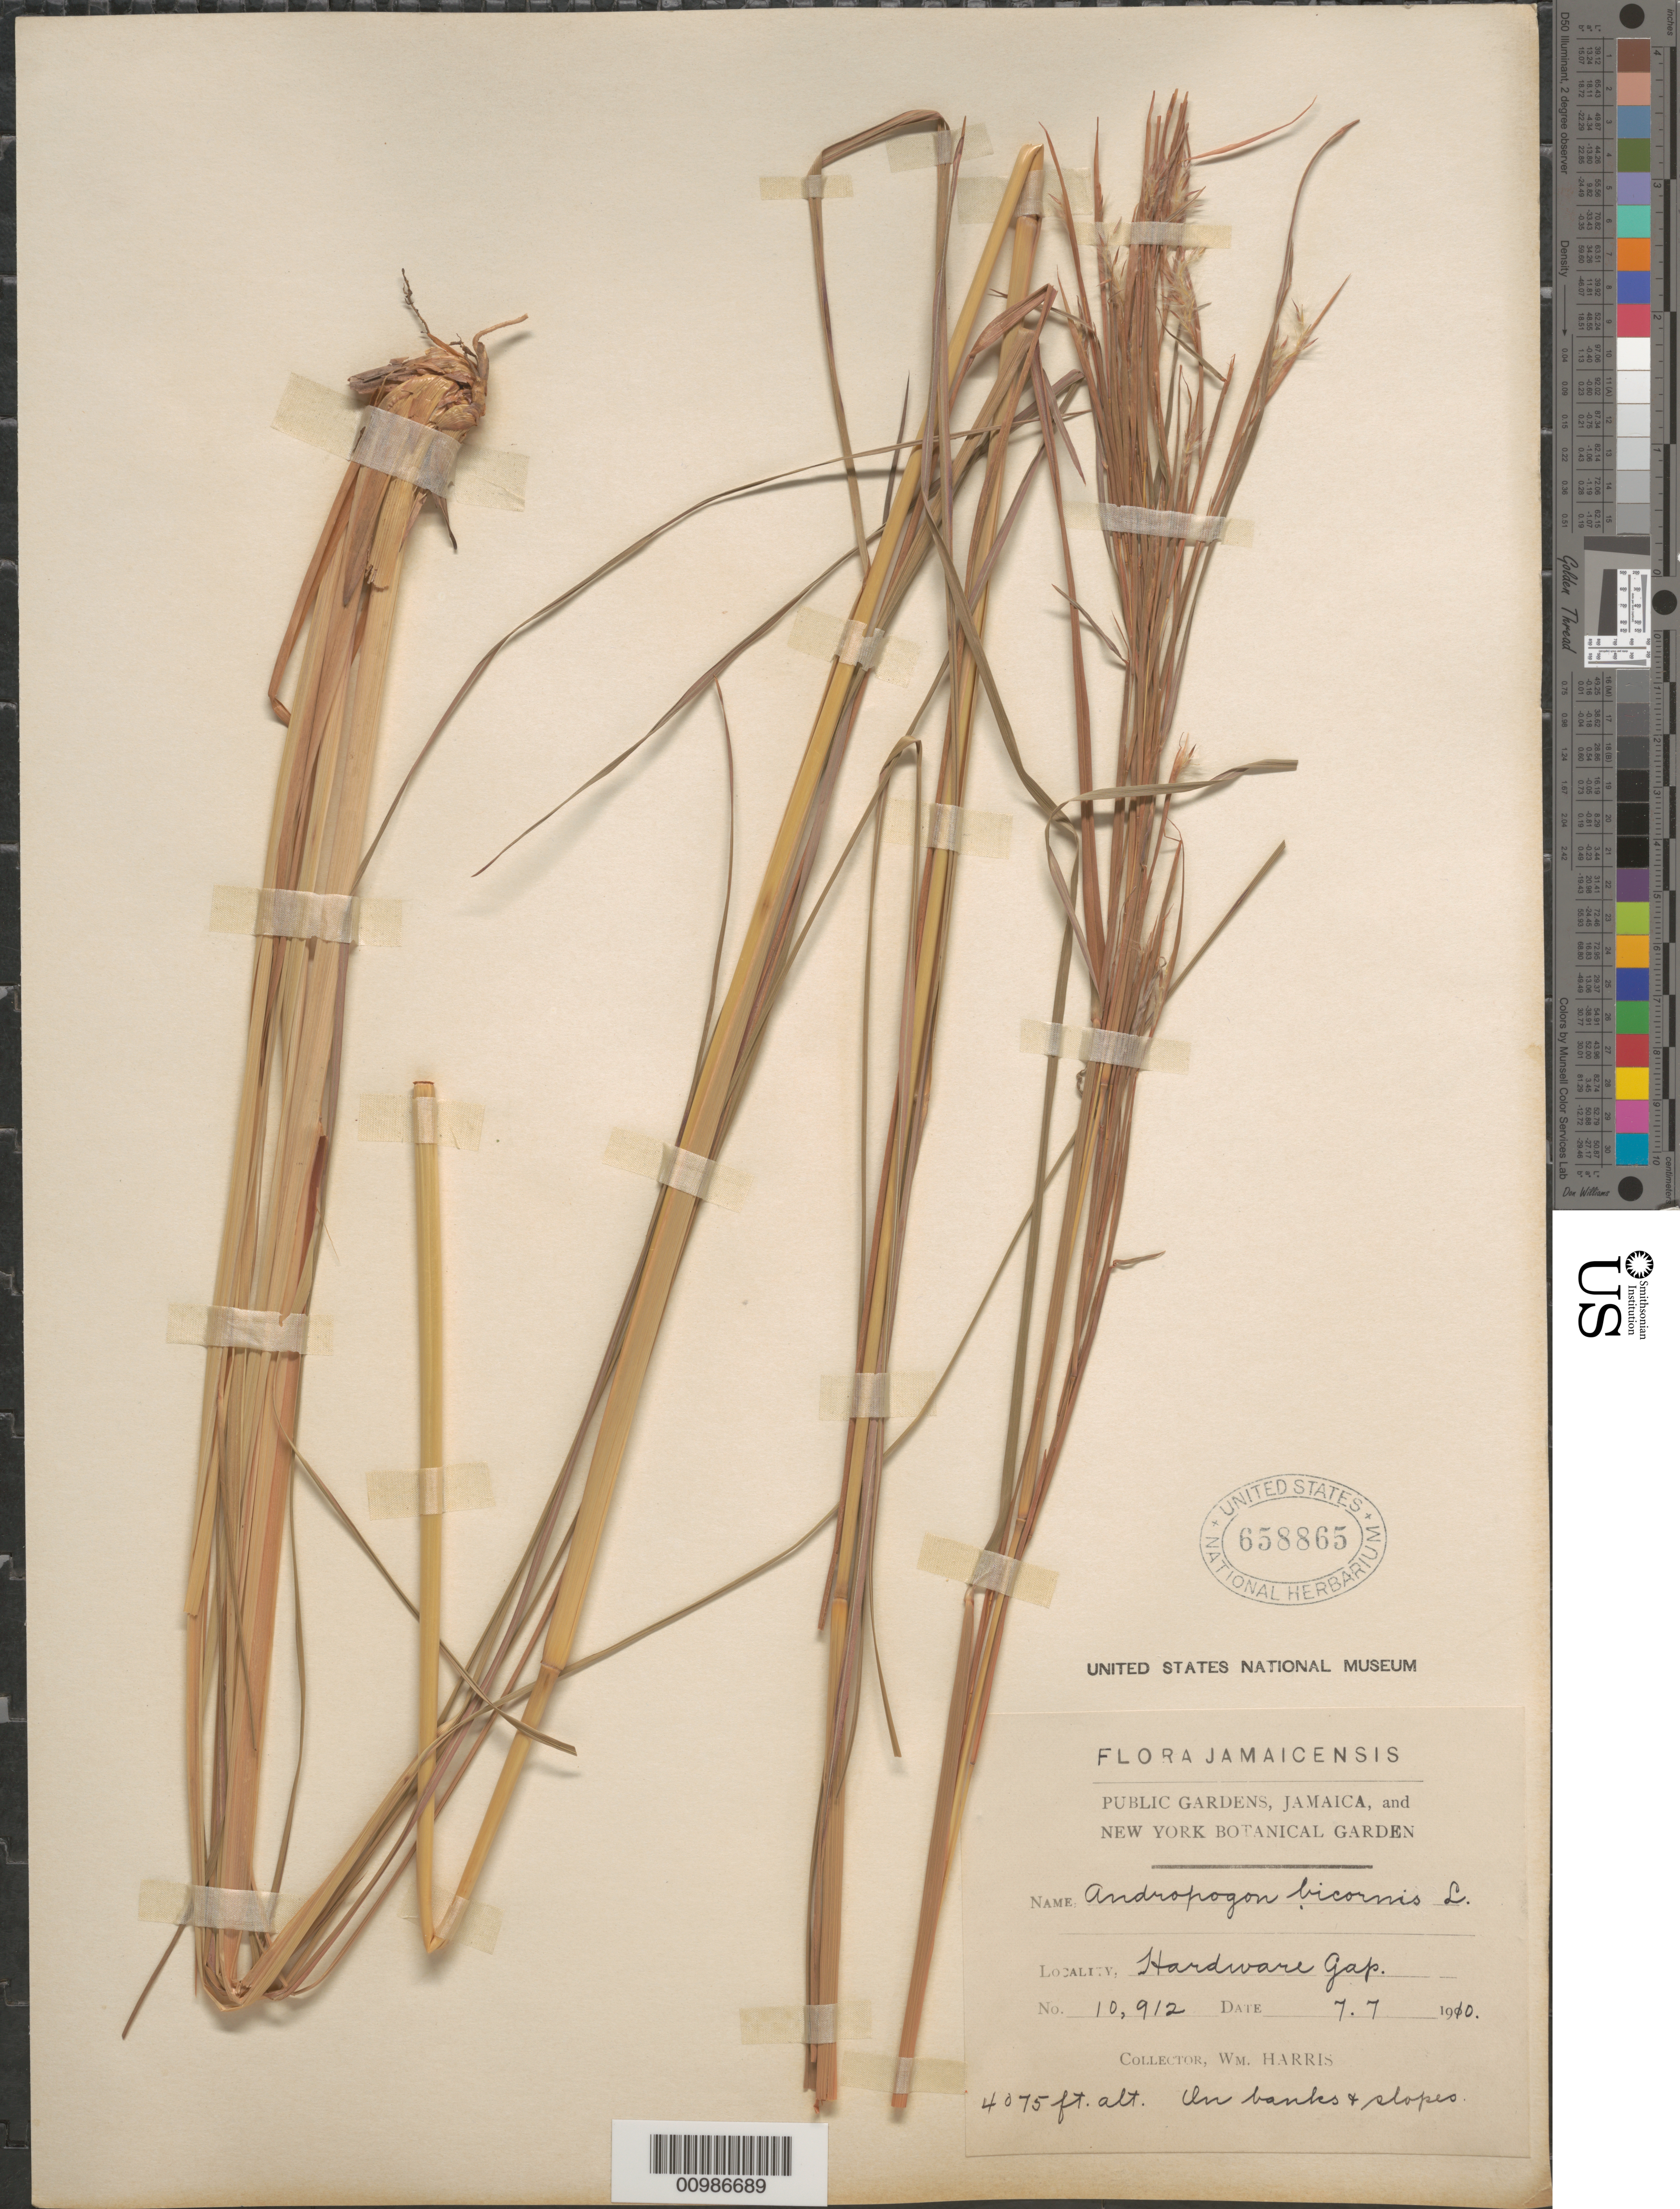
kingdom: Plantae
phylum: Tracheophyta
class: Liliopsida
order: Poales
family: Poaceae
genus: Andropogon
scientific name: Andropogon bicornis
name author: L.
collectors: W. H. Harris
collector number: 10912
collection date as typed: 07 Jul 1910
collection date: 1910-07-07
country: Jamaica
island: Jamaica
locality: Hardware Gap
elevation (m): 1242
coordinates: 0 N, 0 E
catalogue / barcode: US 658865